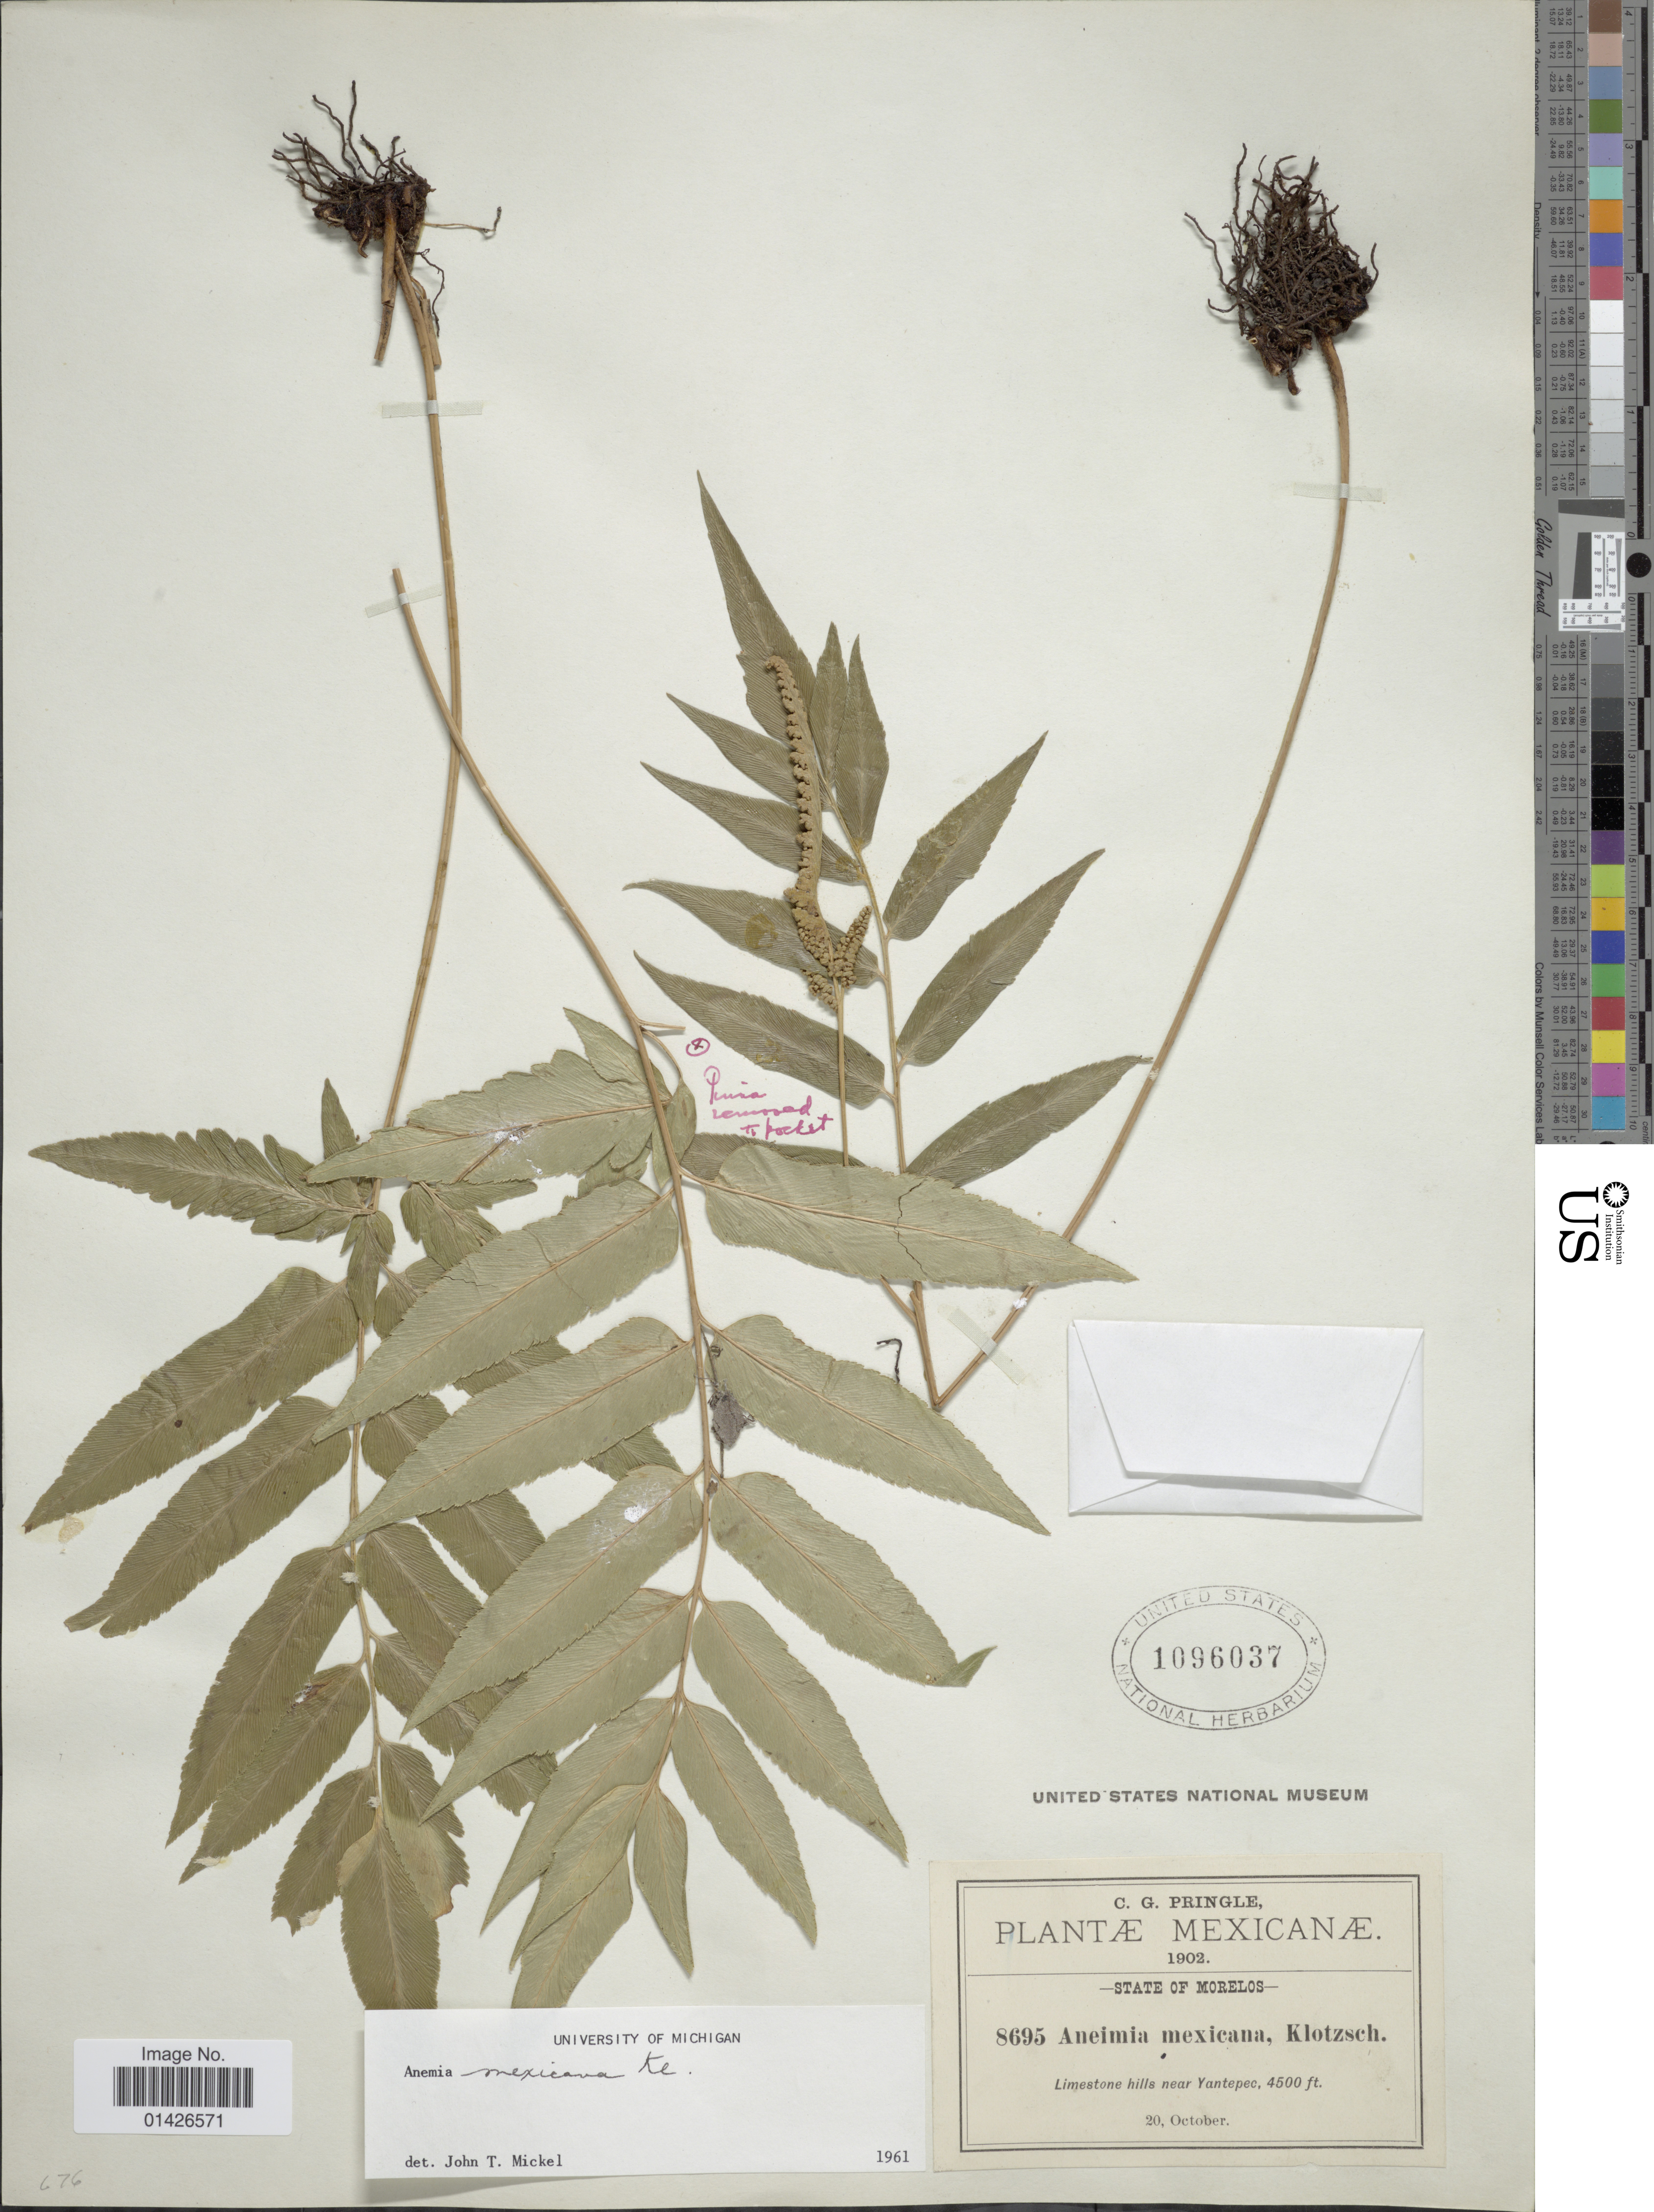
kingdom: Plantae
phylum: Tracheophyta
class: Polypodiopsida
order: Schizaeales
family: Anemiaceae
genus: Anemia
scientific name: Anemia mexicana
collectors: C. G. Pringle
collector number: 8695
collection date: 1902-10-20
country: Mexico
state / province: Morelos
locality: Limestone hills near Yantepec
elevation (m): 1372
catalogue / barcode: US 1096037